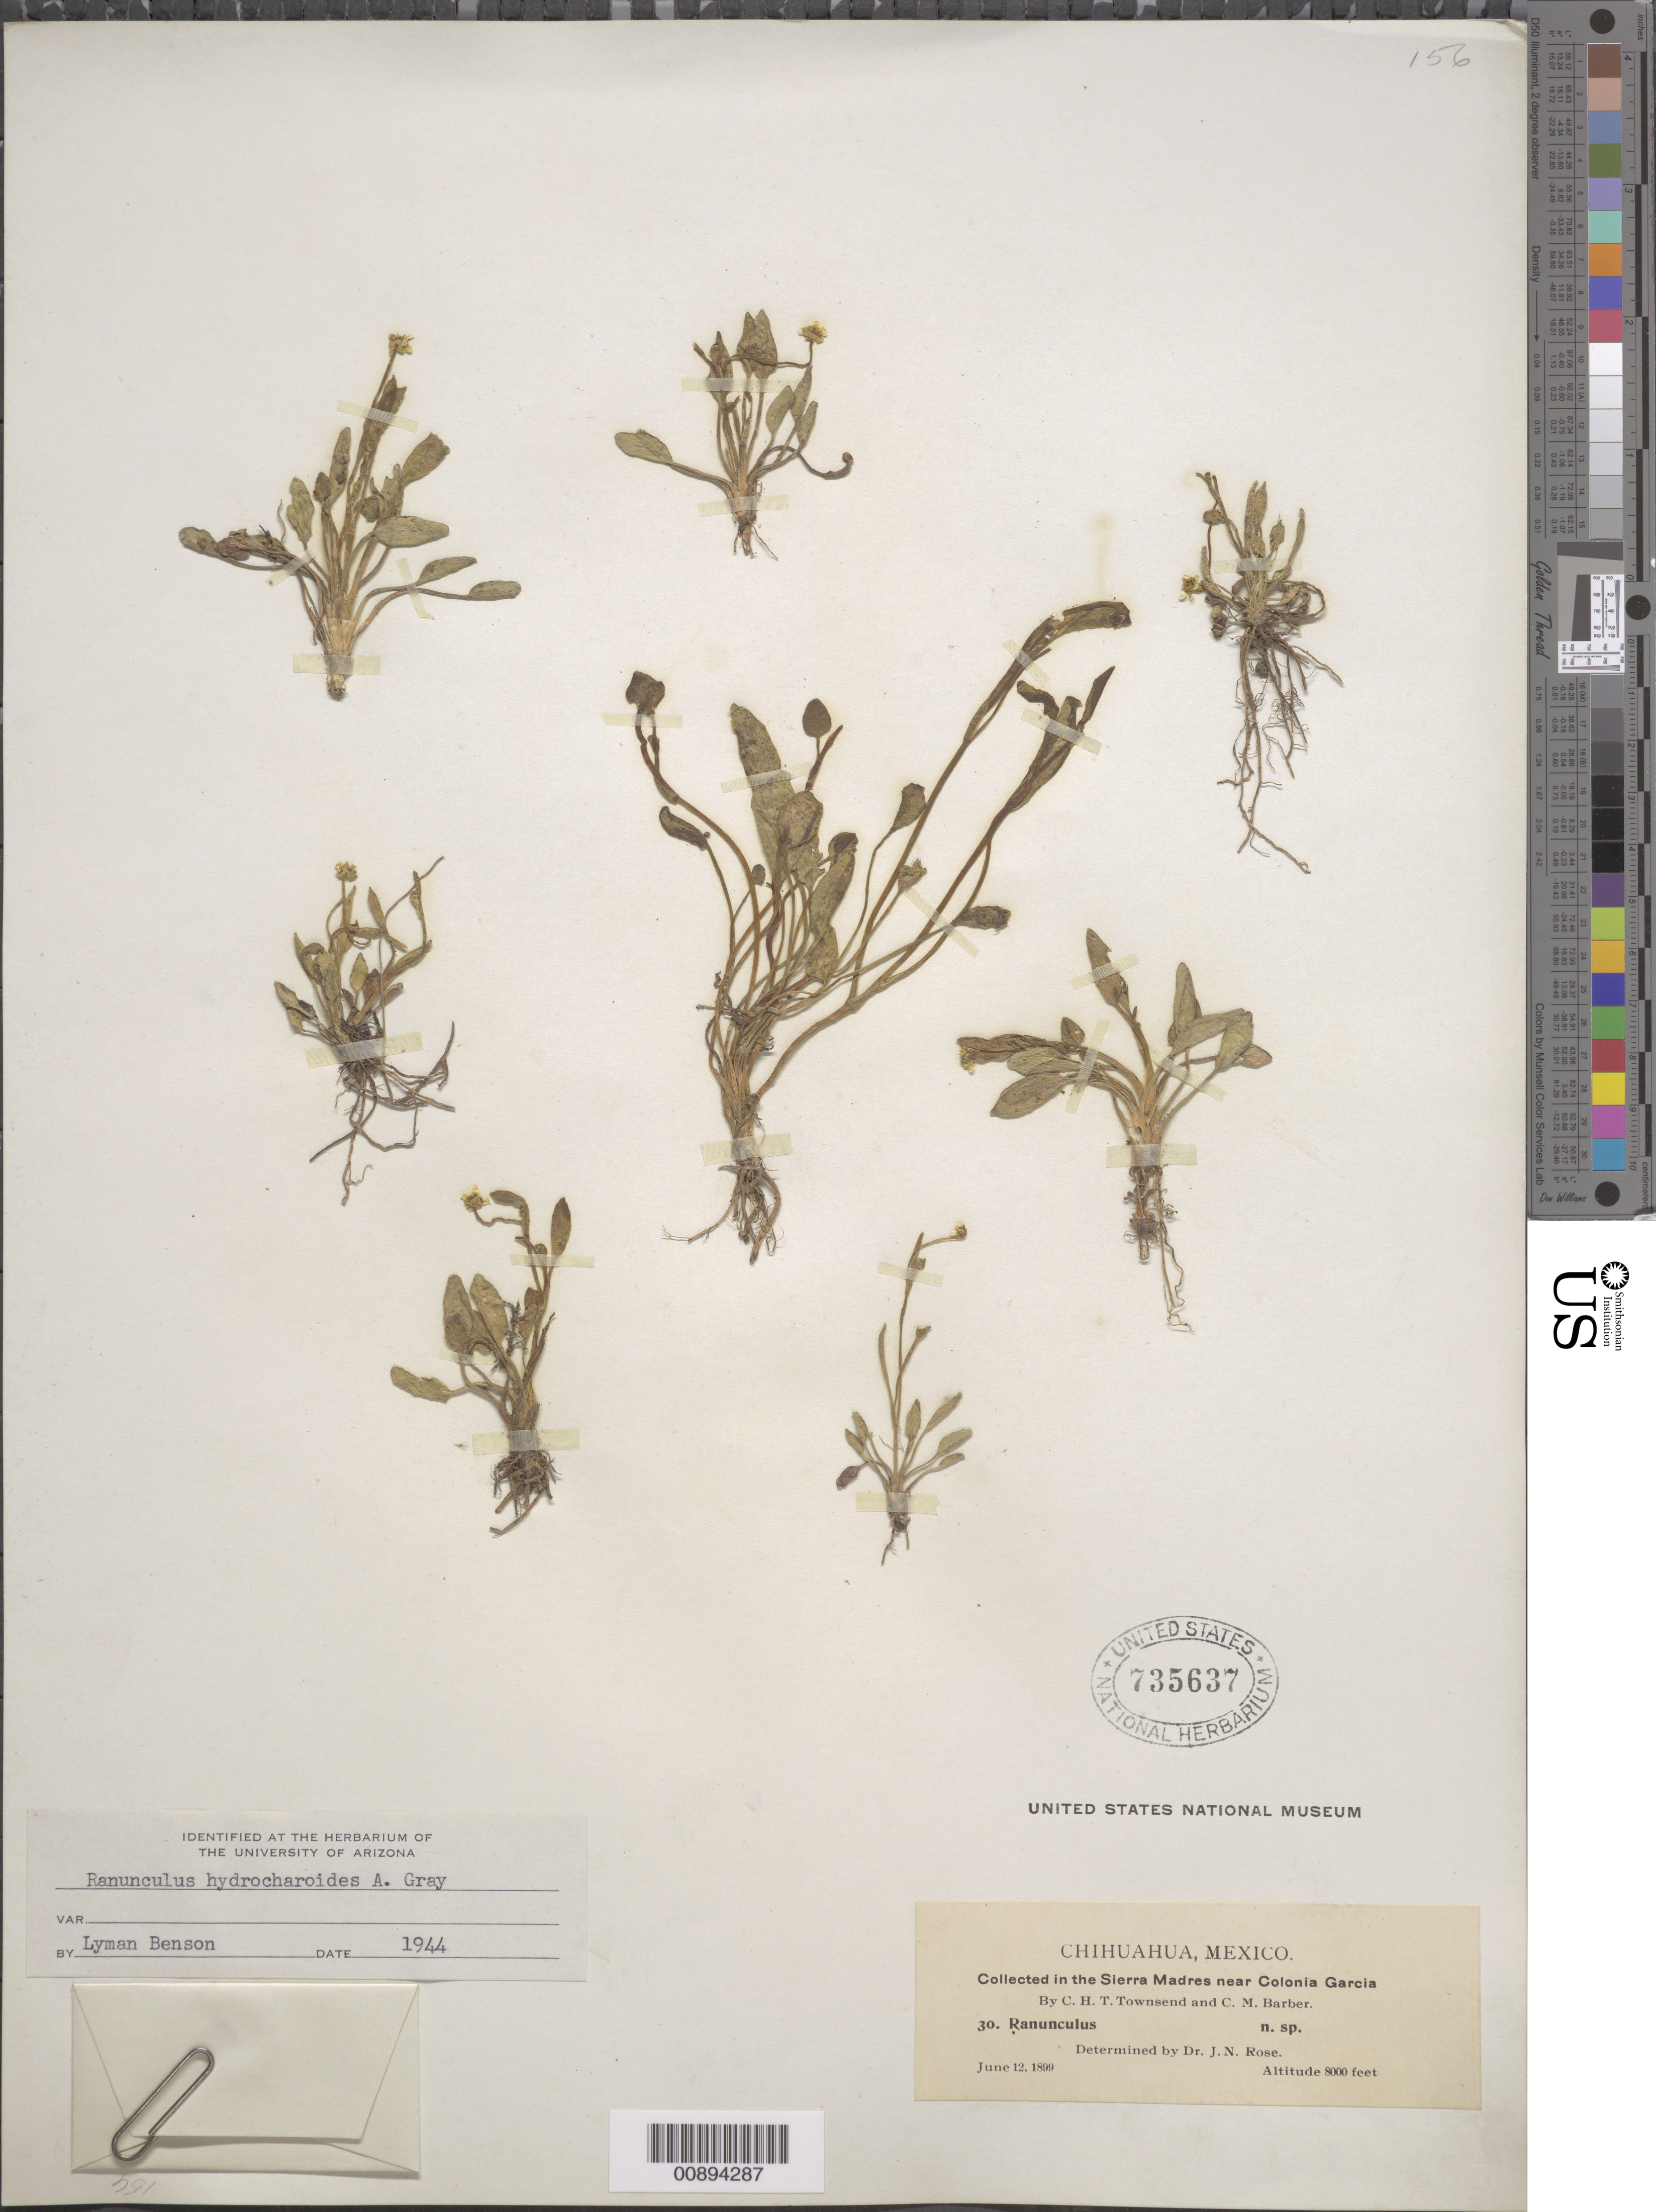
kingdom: Plantae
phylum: Tracheophyta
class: Magnoliopsida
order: Ranunculales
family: Ranunculaceae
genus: Ranunculus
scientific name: Ranunculus hydrocharoides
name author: A. Gray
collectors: C. H. T. Townsend & C. Barber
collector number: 30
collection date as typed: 12 Jun 1899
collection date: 1899-06-12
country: Mexico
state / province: Chihuahua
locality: Sierra Madre near Colonia García, Chihuahua.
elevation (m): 2438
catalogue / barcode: US 735637